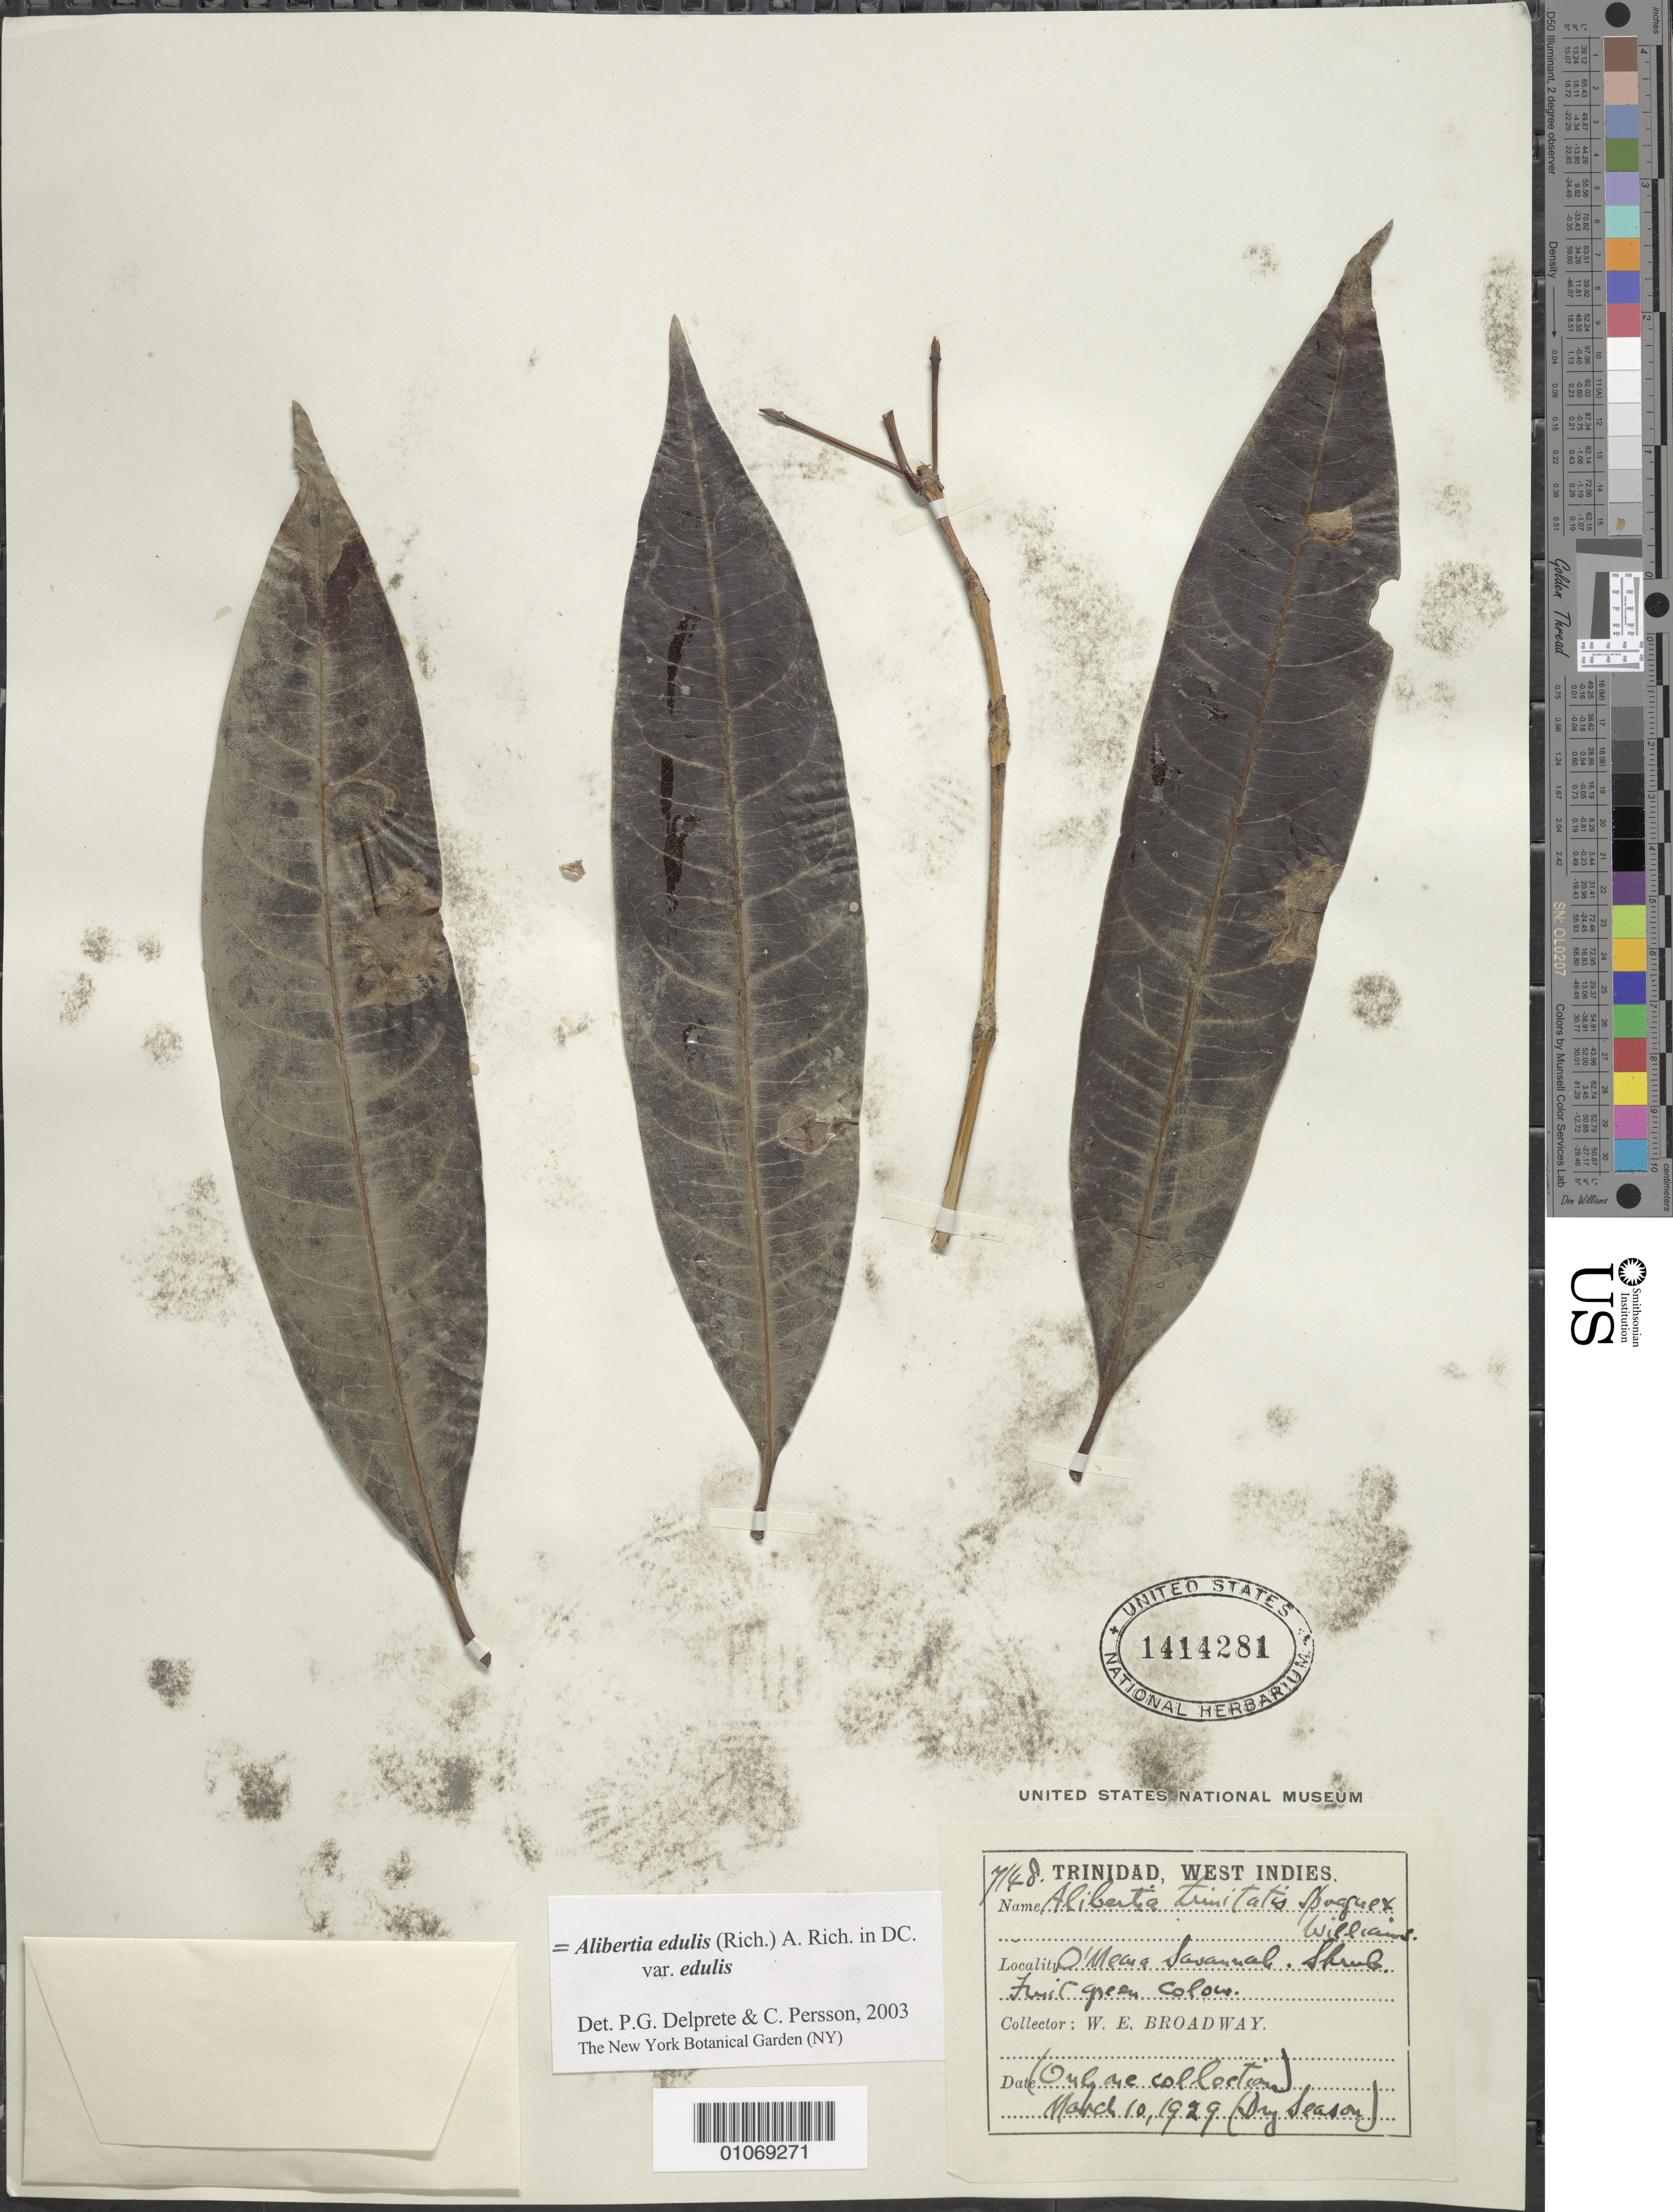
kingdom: Plantae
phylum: Tracheophyta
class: Magnoliopsida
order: Gentianales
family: Rubiaceae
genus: Alibertia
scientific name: Alibertia edulis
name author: (Rich.) A. Rich. ex DC.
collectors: W. E. Broadway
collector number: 7148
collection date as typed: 10 Mar 1929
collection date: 1929-03-10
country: Trinidad and Tobago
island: Trinidad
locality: O'Meara Savannah.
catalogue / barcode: US 1414281